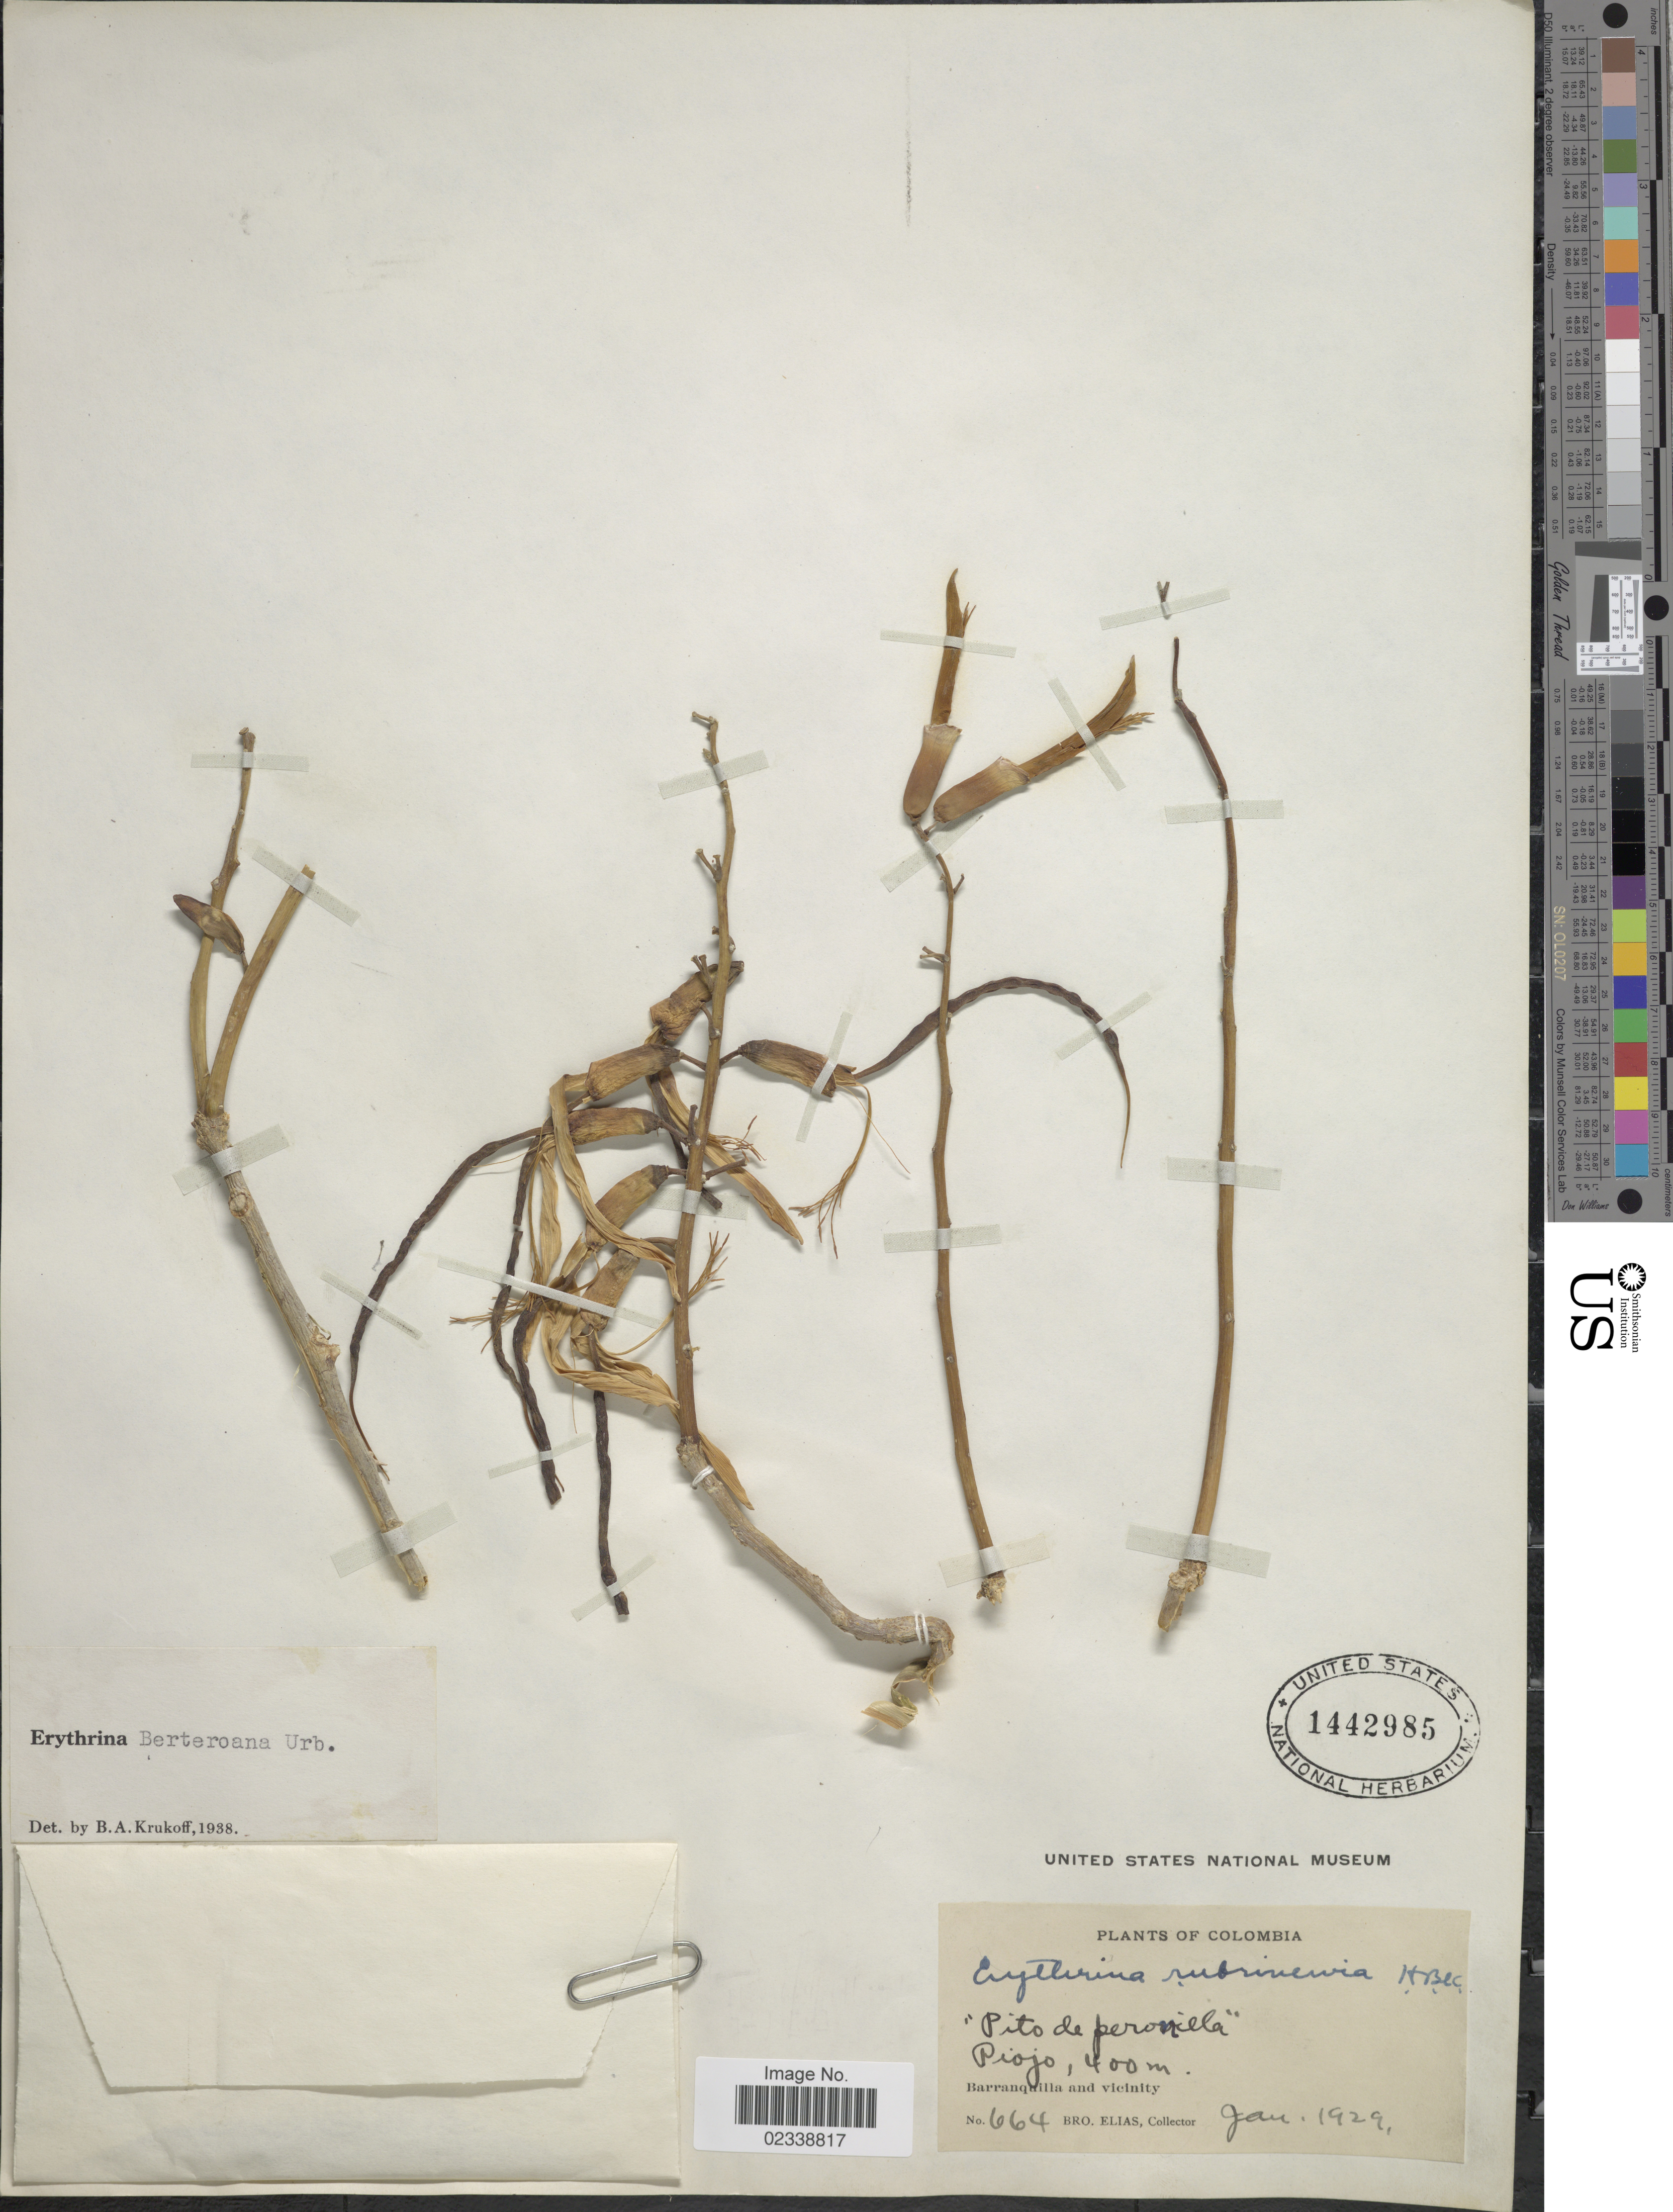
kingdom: Plantae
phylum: Tracheophyta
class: Magnoliopsida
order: Fabales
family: Fabaceae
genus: Erythrina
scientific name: Erythrina berteroana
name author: Urb.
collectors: Bro. Elias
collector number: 644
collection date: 1929-01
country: Colombia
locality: Piojo, Barranquilla and Vicinity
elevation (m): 400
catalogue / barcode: US 1442985